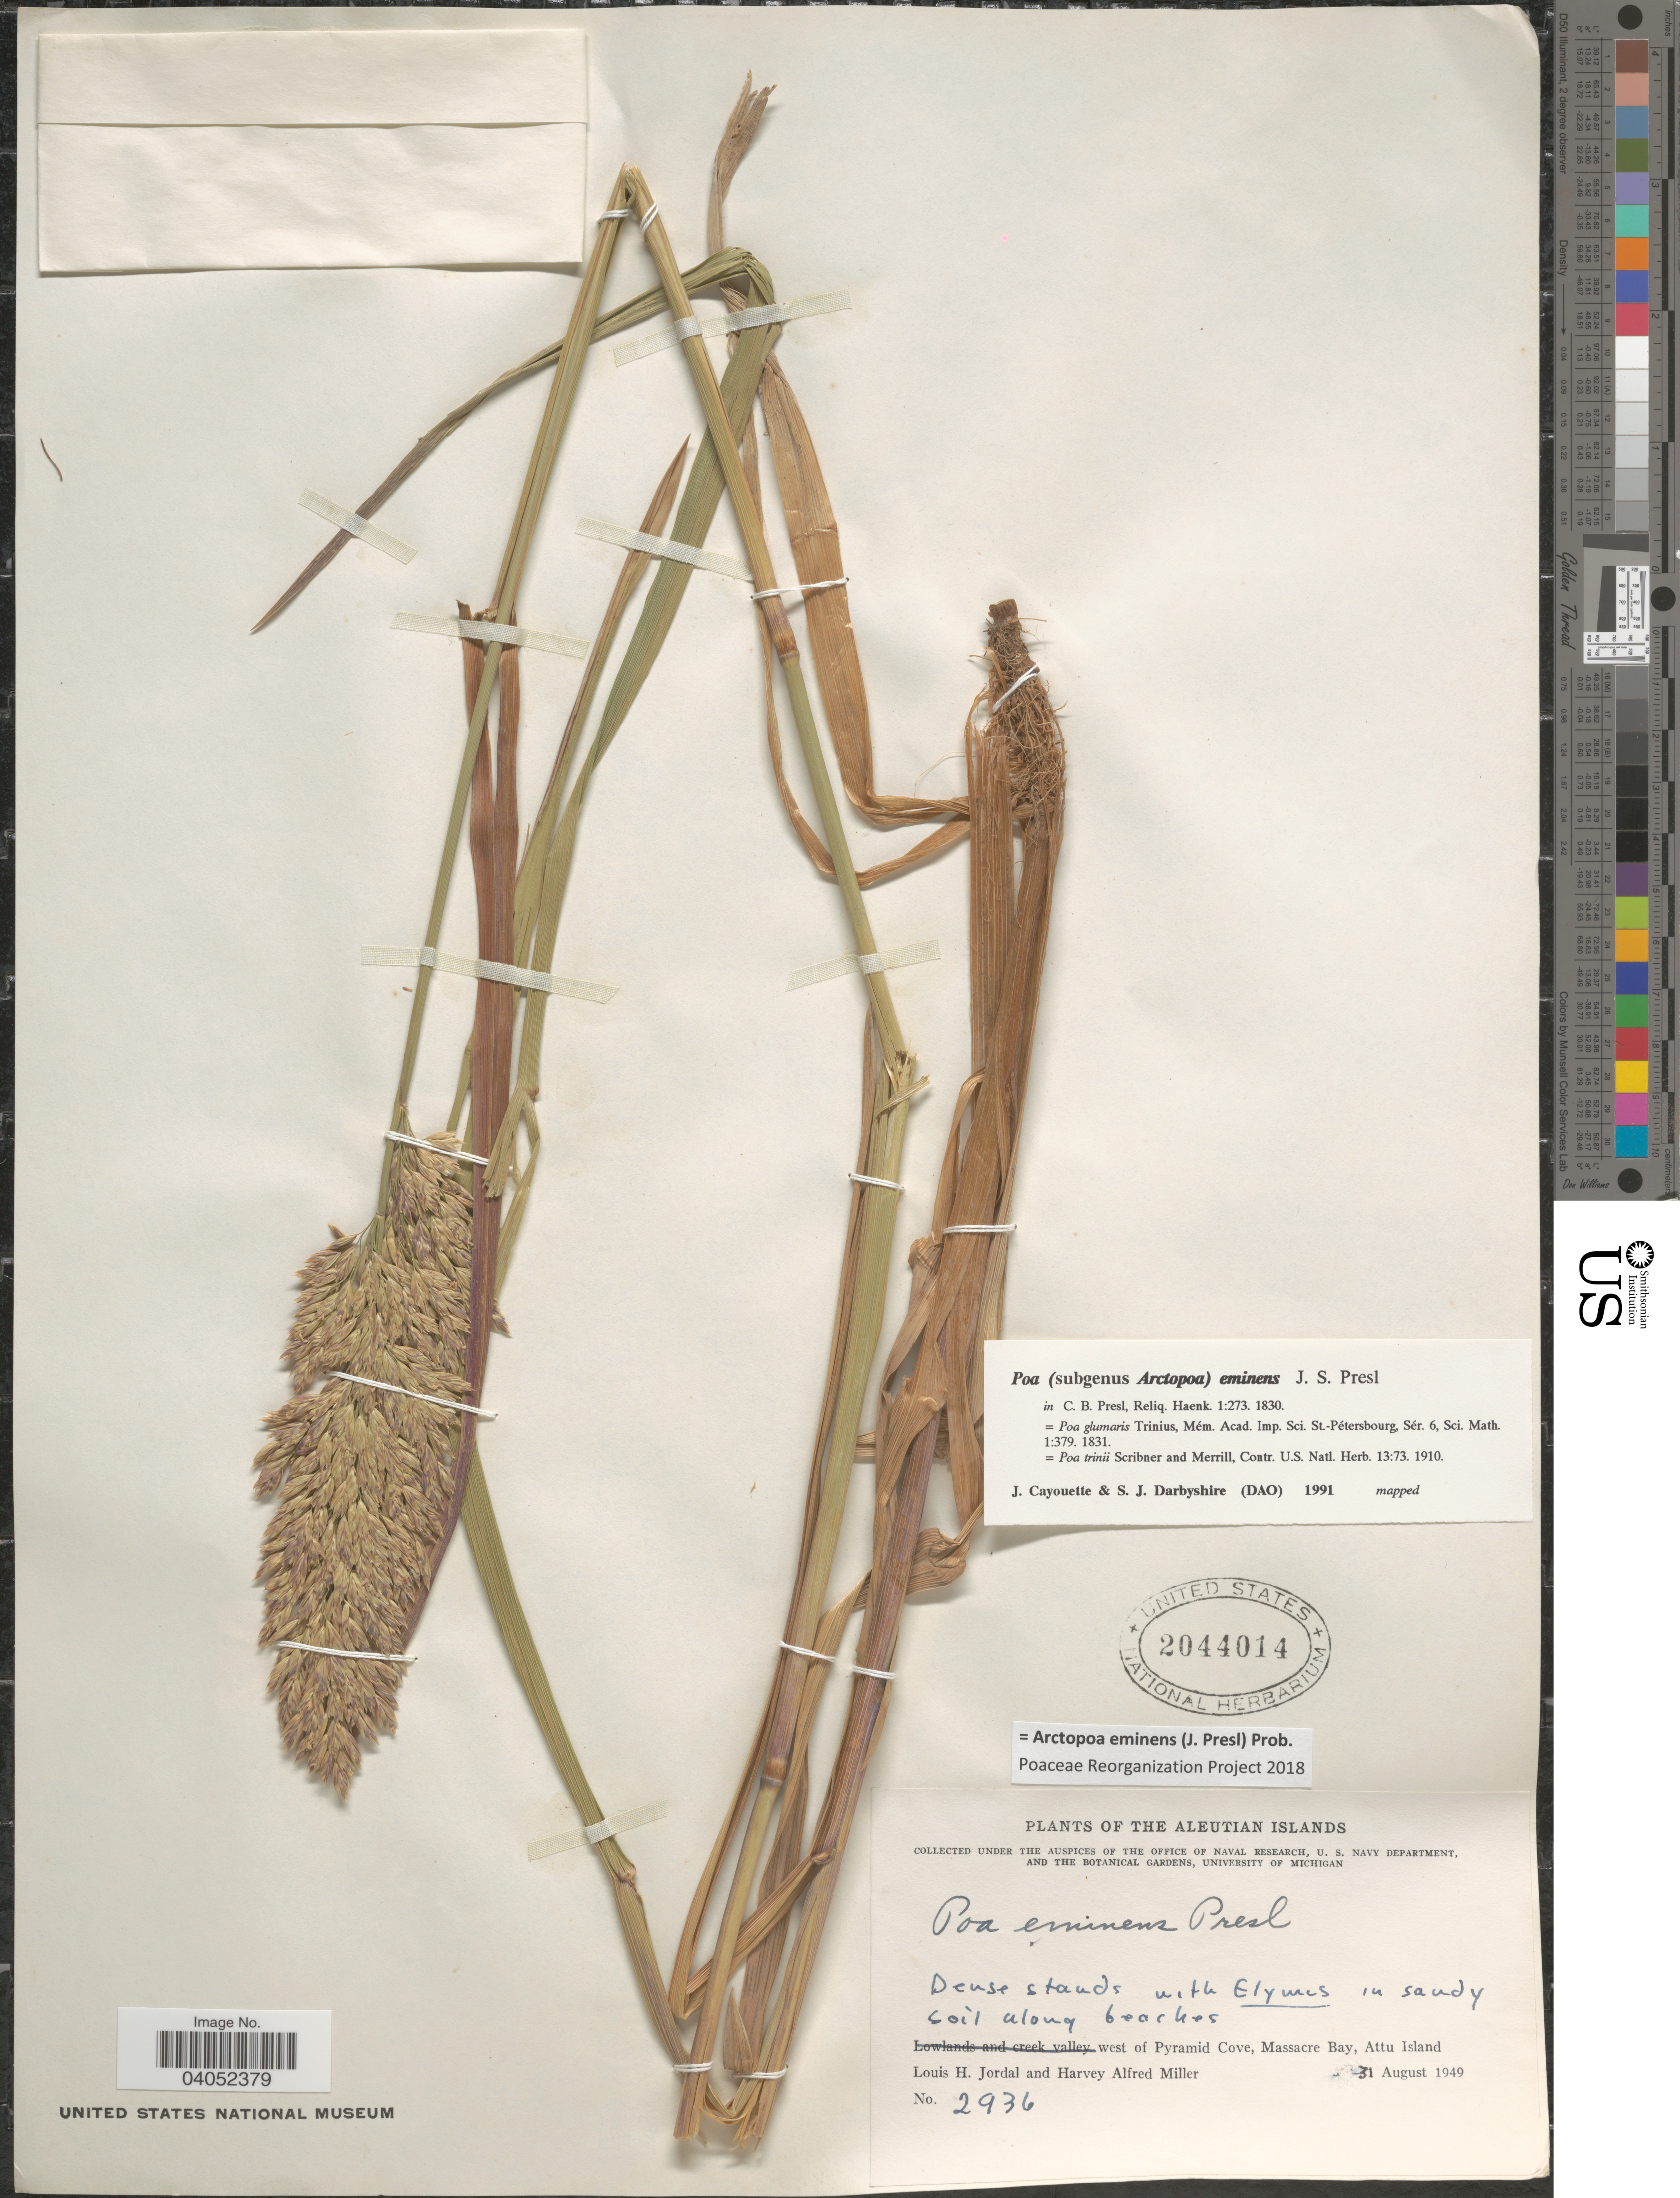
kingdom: Plantae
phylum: Tracheophyta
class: Liliopsida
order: Poales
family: Poaceae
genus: Arctopoa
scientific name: Arctopoa eminens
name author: (J. Presl) Prob.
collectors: L. Jordal & H. A. Miller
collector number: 2936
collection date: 1949-08-31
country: United States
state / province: Alaska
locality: Aleutian Islands. West of Pyramid Cove, Massacre Bay, Attu Island.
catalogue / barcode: US 2044014